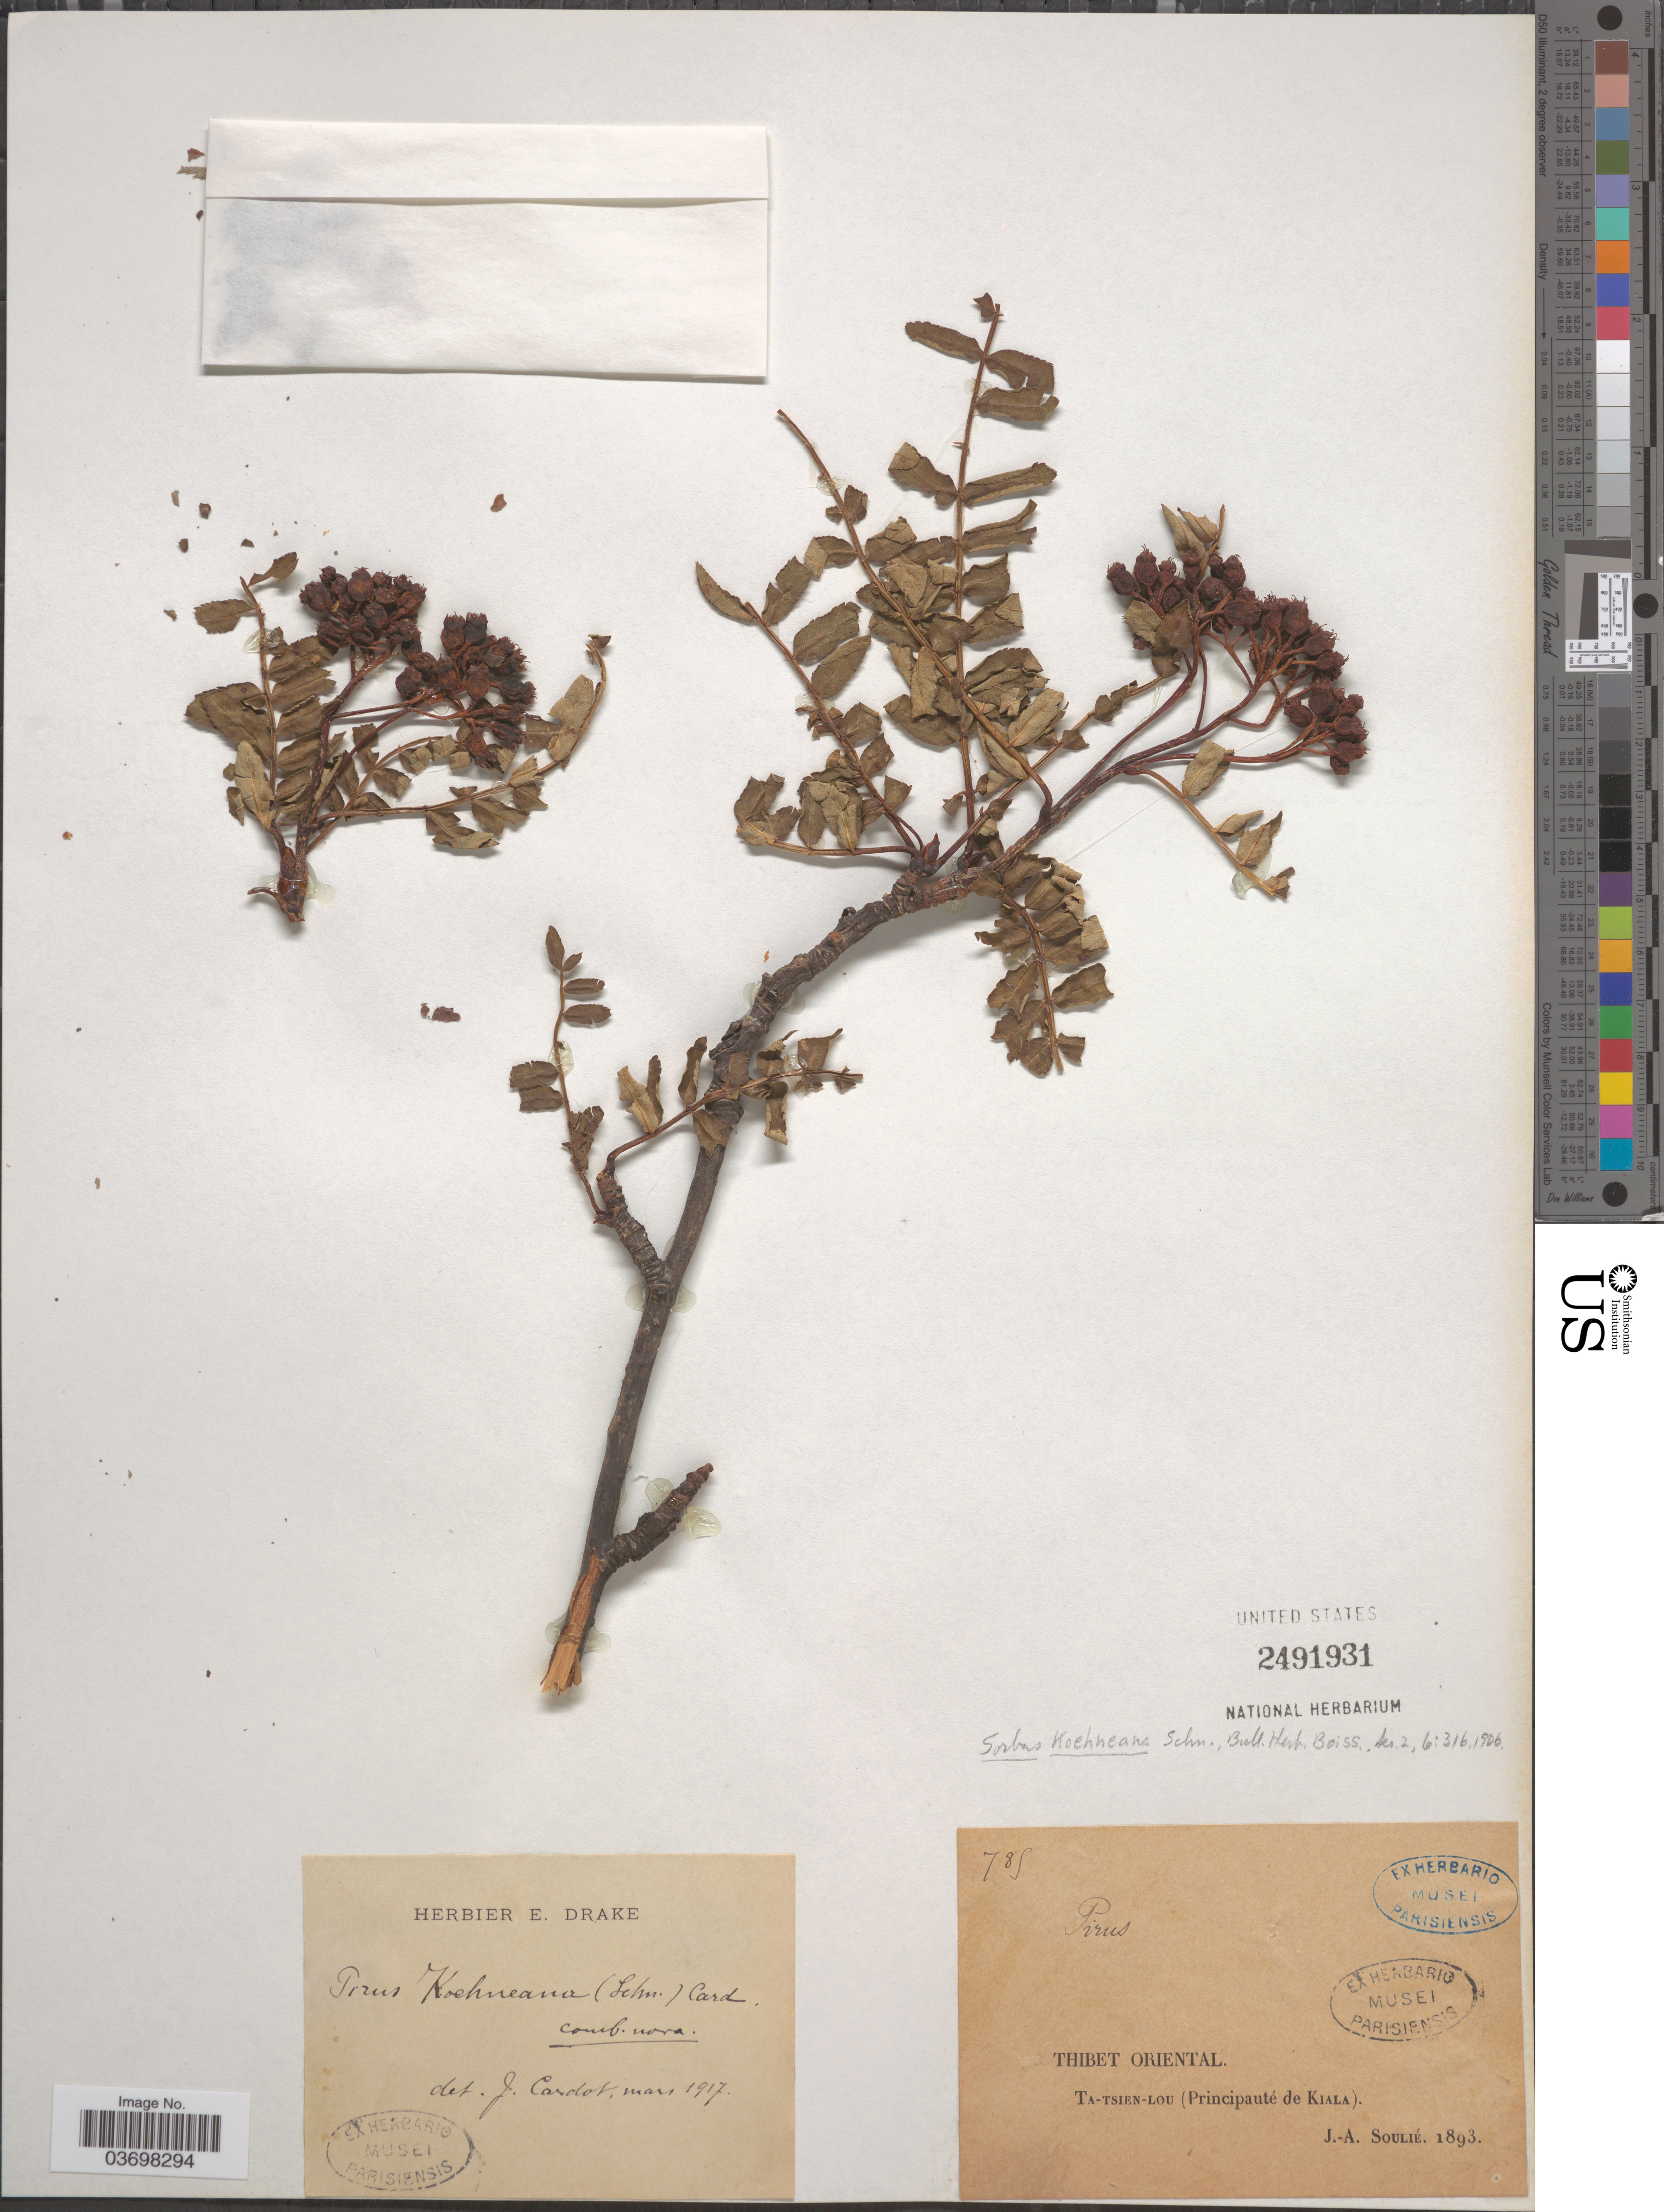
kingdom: Plantae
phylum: Tracheophyta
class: Magnoliopsida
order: Rosales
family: Rosaceae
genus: Sorbus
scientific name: Sorbus koehneana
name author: C.K. Schneid.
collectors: J. Soulie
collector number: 789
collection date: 1893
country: China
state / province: Xizang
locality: Thibet Oriental. Ta-tsien-lou (Principauté de Kiala).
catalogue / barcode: US 2491931